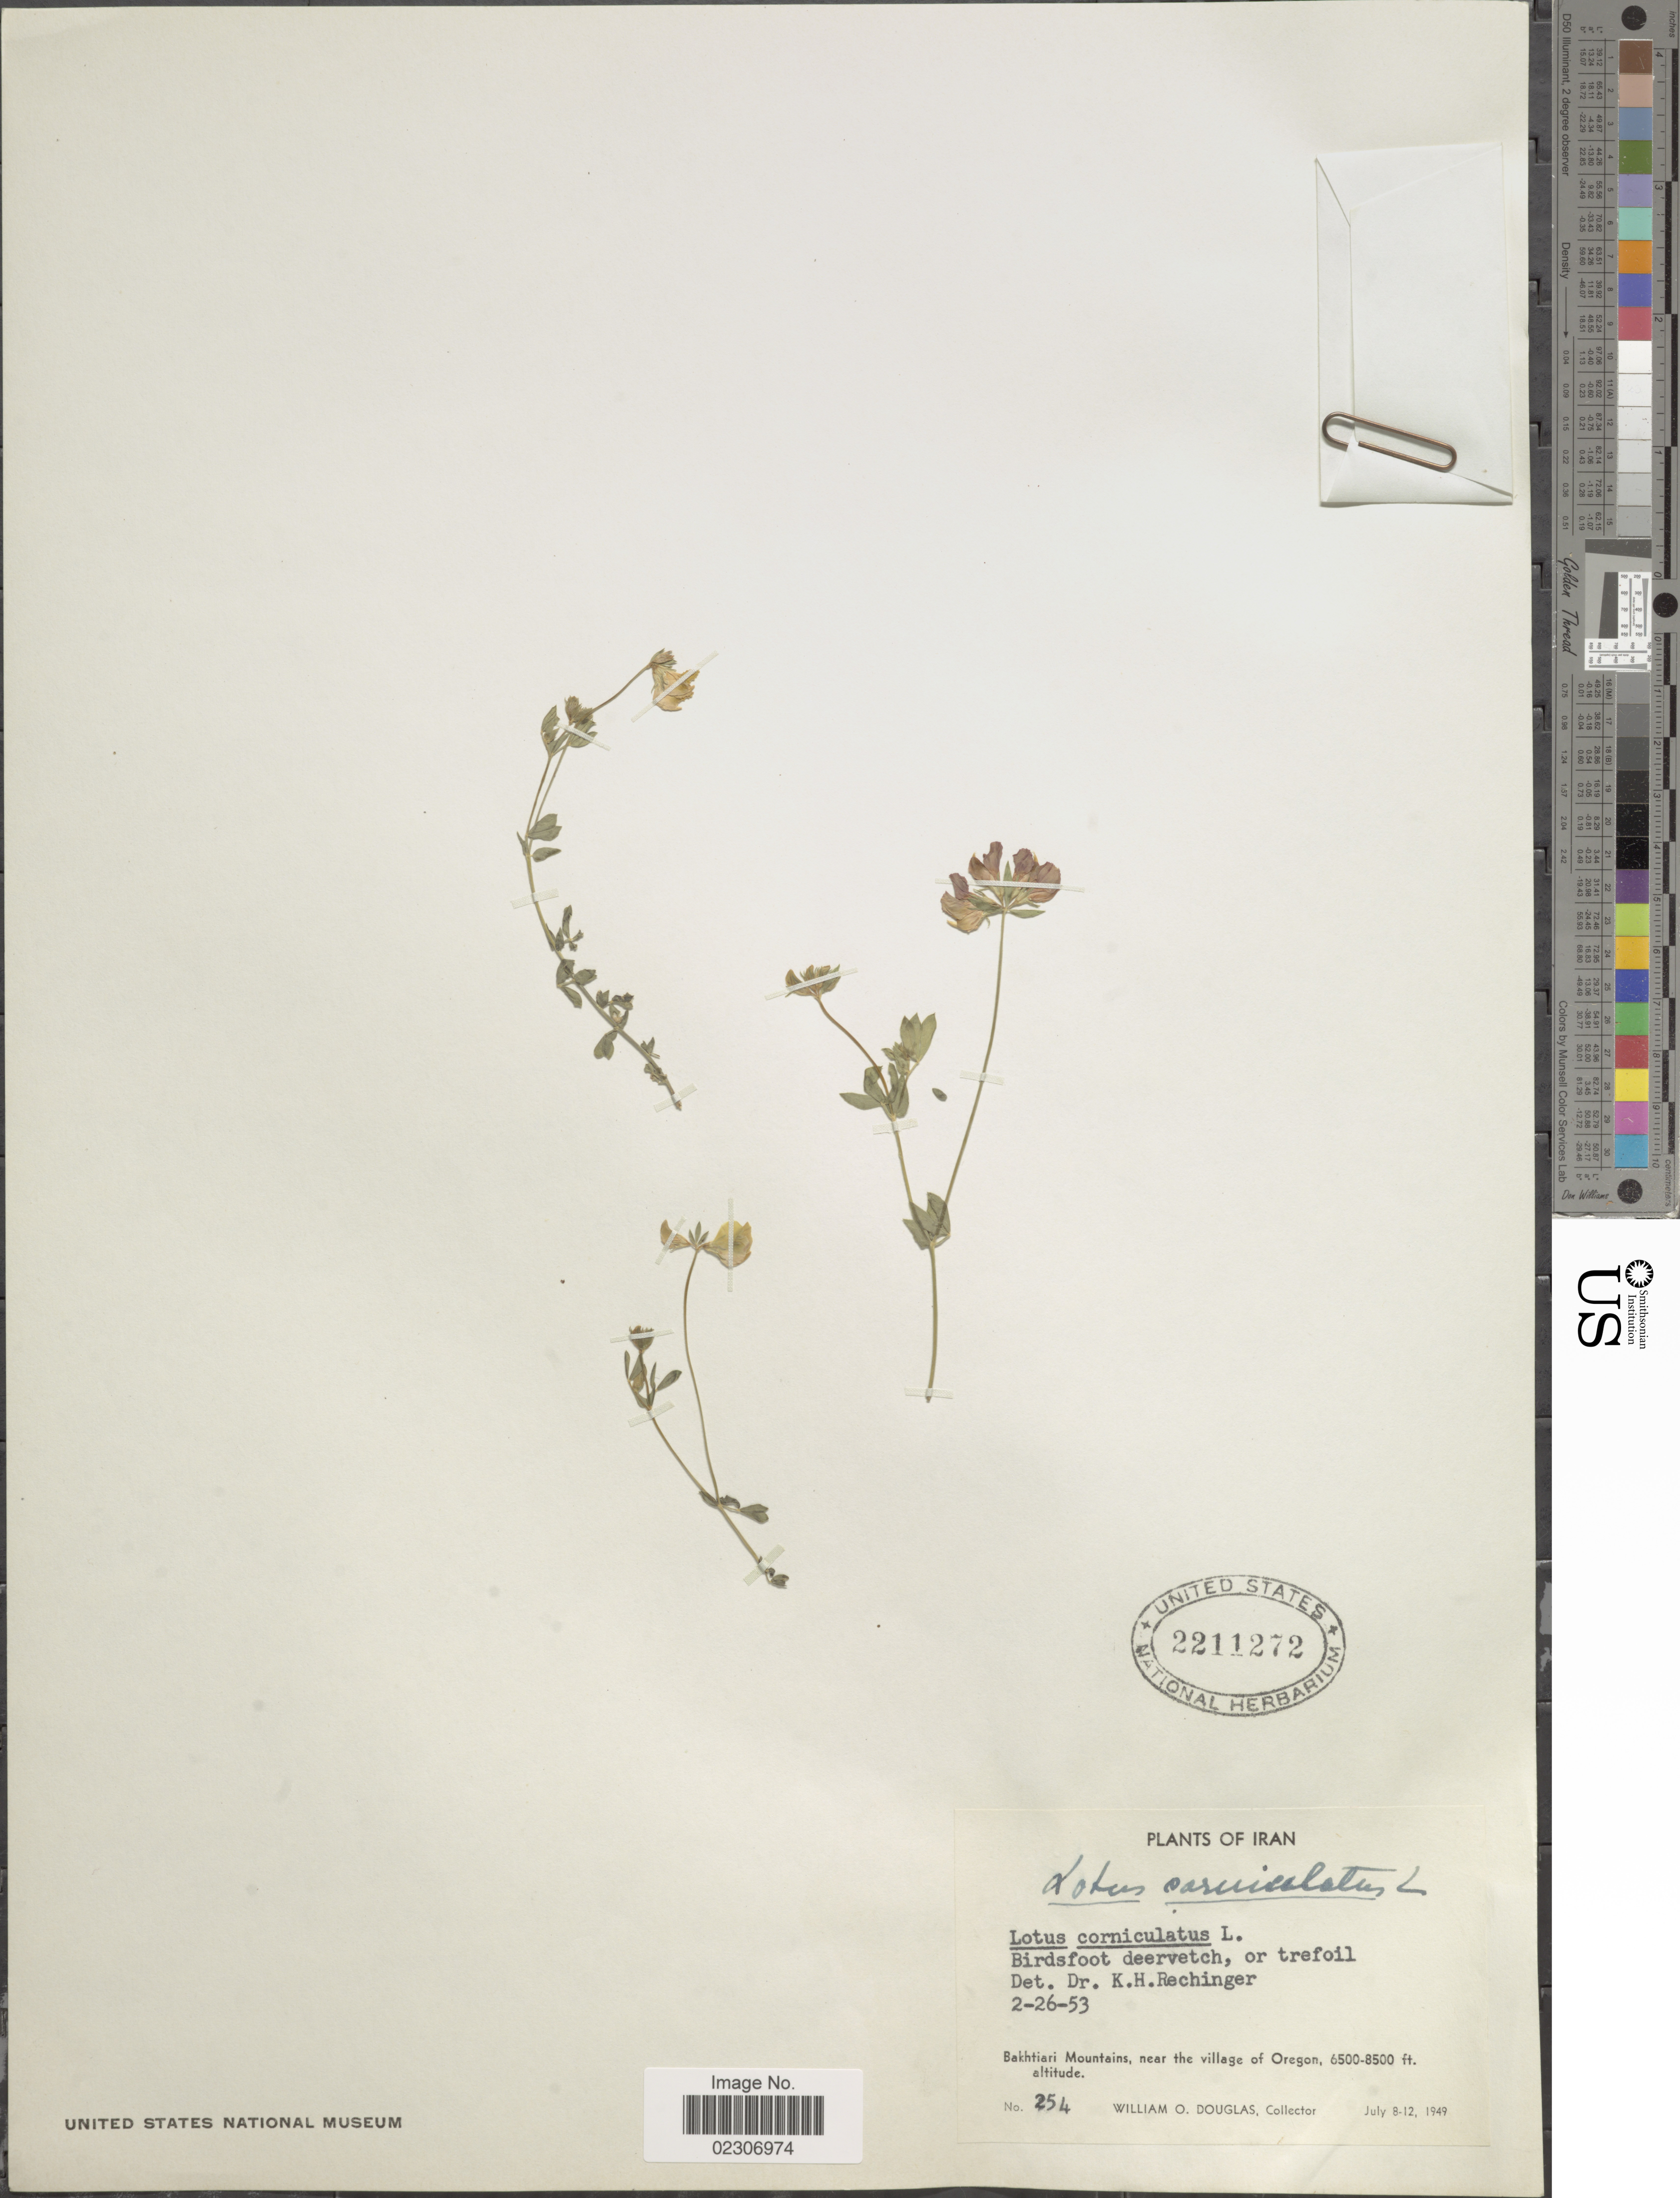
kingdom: Plantae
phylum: Tracheophyta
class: Magnoliopsida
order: Fabales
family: Fabaceae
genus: Lotus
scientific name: Lotus corniculatus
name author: L.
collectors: W. Douglas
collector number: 254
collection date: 1949-07-08/1949-07-12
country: Iran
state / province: Chahar Mahaal and Bakhtiari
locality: Bakhtiari Mountains, near the village of Oregon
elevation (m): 1981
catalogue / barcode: US 2211272